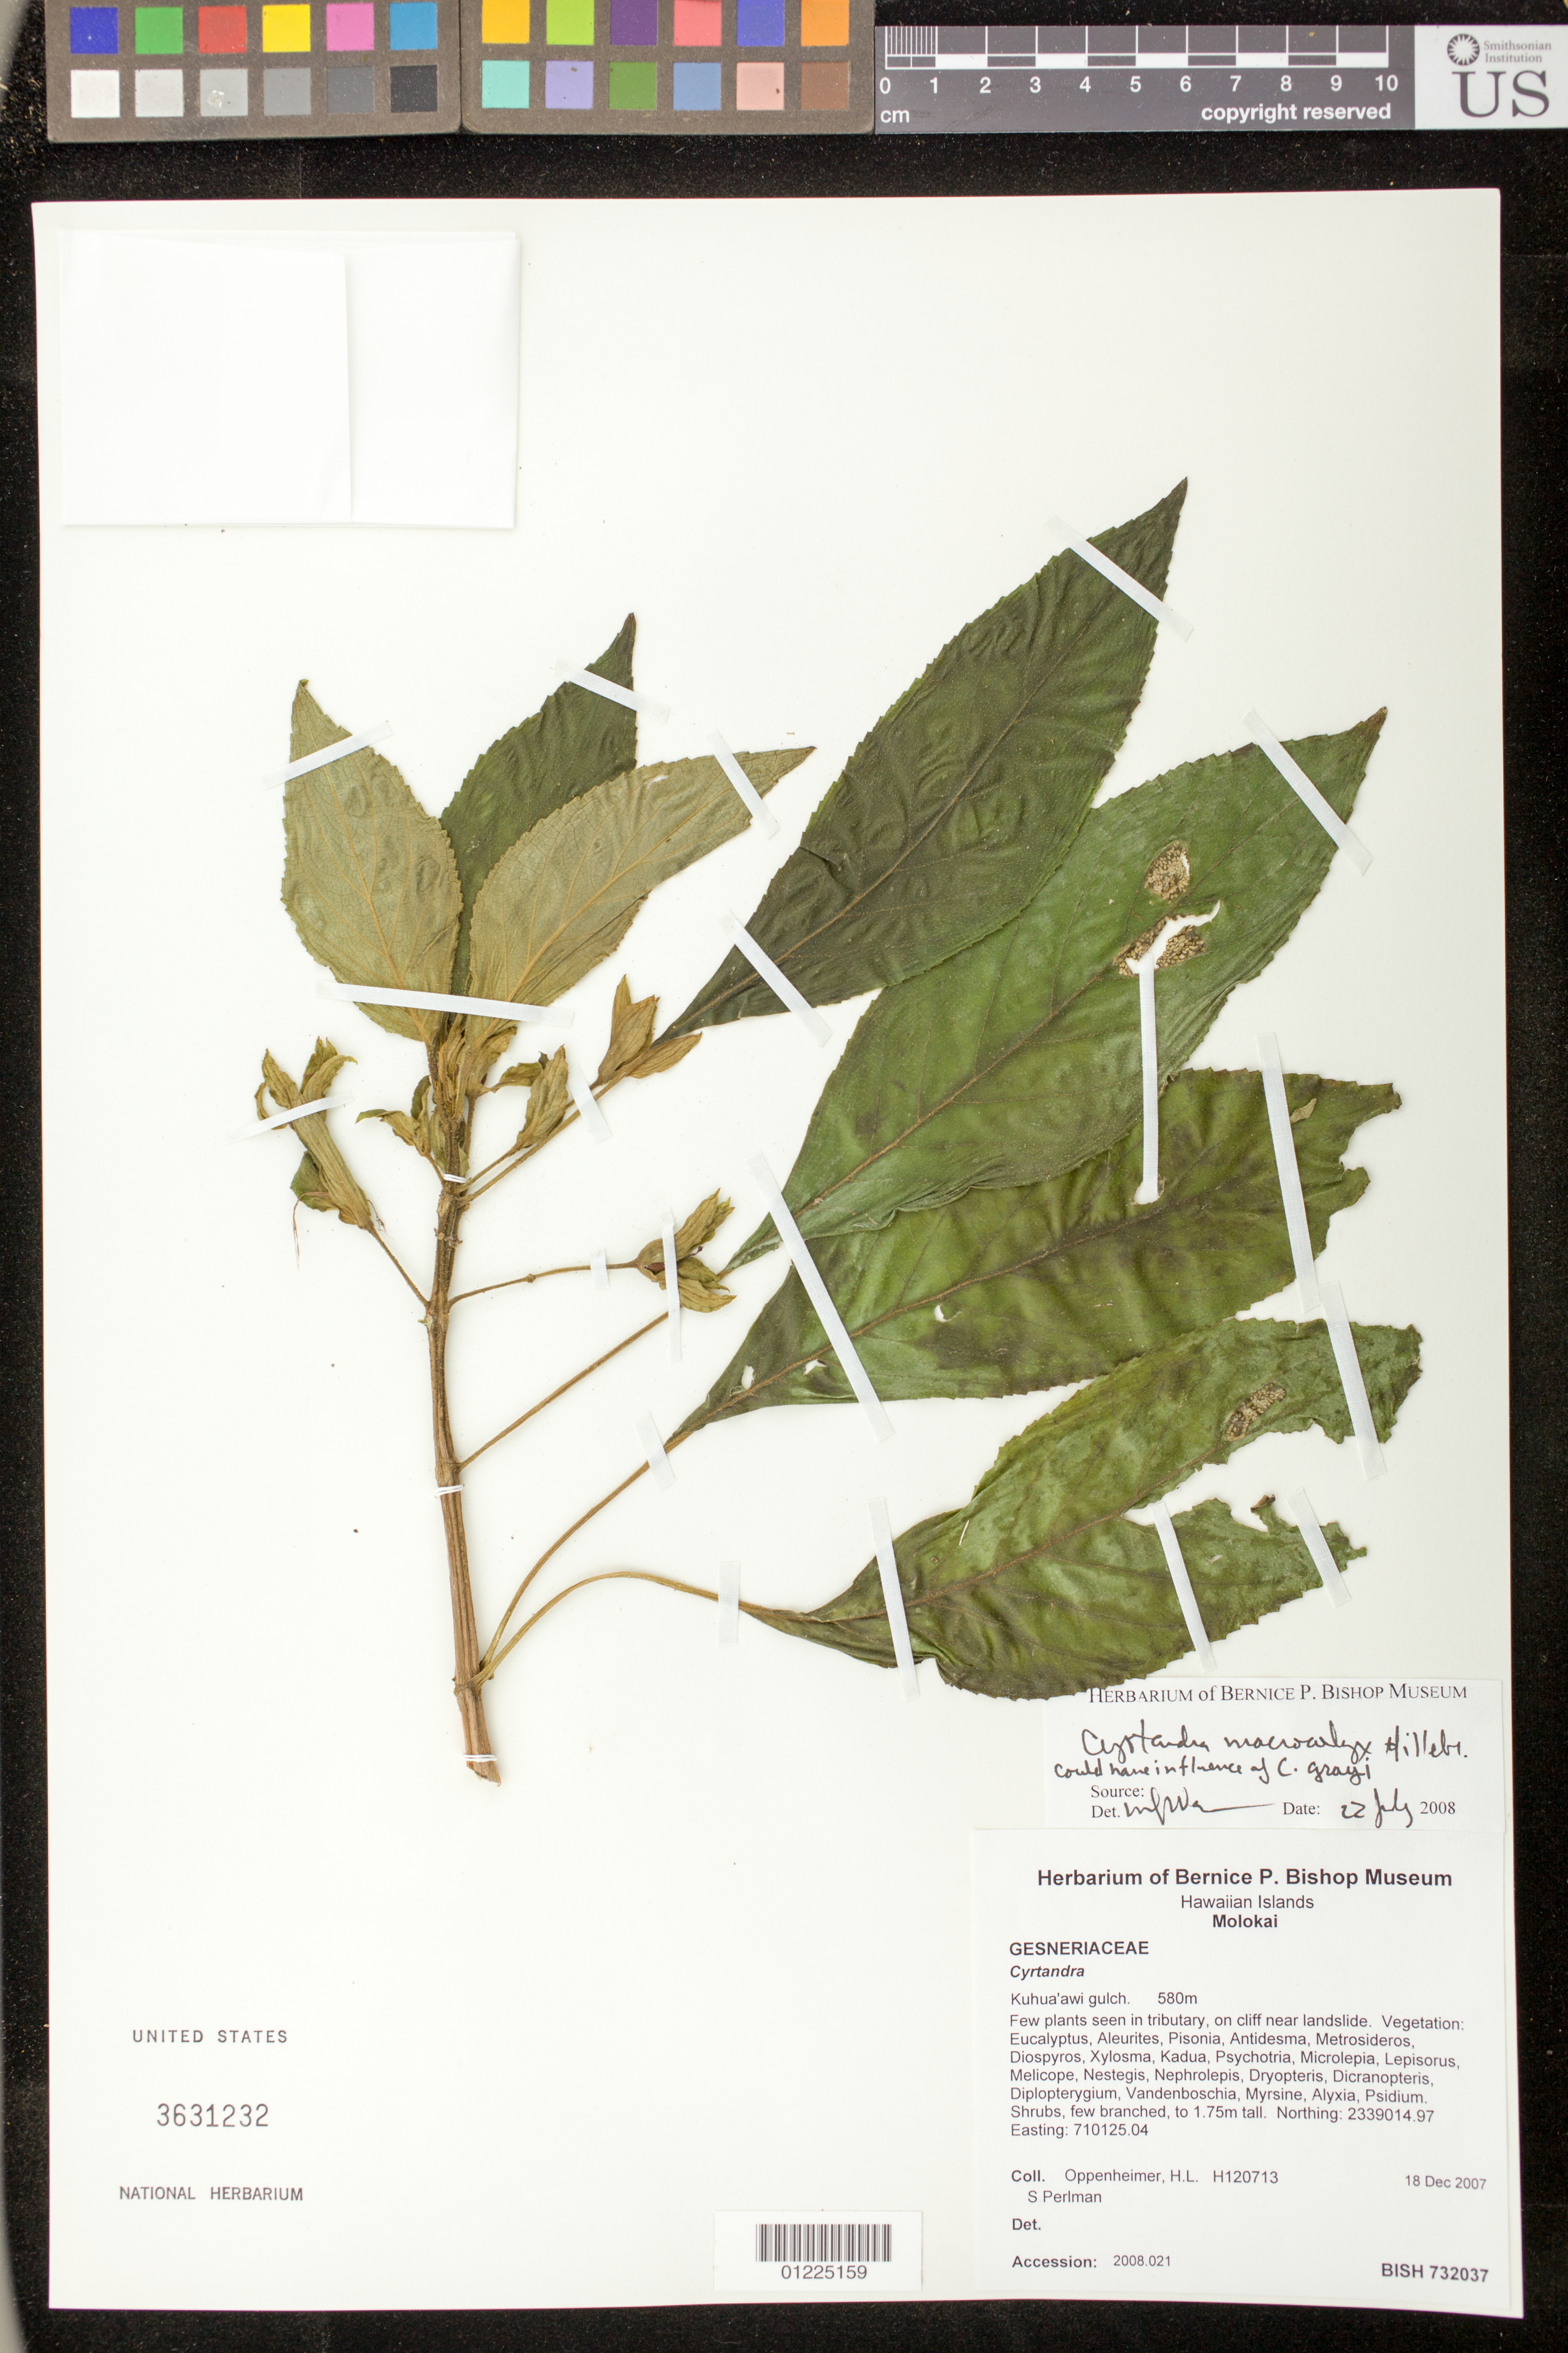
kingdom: Plantae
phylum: Tracheophyta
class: Magnoliopsida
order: Lamiales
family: Gesneriaceae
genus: Cyrtandra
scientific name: Cyrtandra macrocalyx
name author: Hillebr.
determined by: Wagner, W. L., (BOT), Smithsonian Institution - National Museum of Natural History (UNITED STATES)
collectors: H. L. Oppenheimer & S. P. Perlman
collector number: H120713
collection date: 2007-12-18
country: United States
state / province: Hawaii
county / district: Maui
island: Moloka'i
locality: Kuhua'awi gulch.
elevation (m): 177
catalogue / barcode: US 3631232